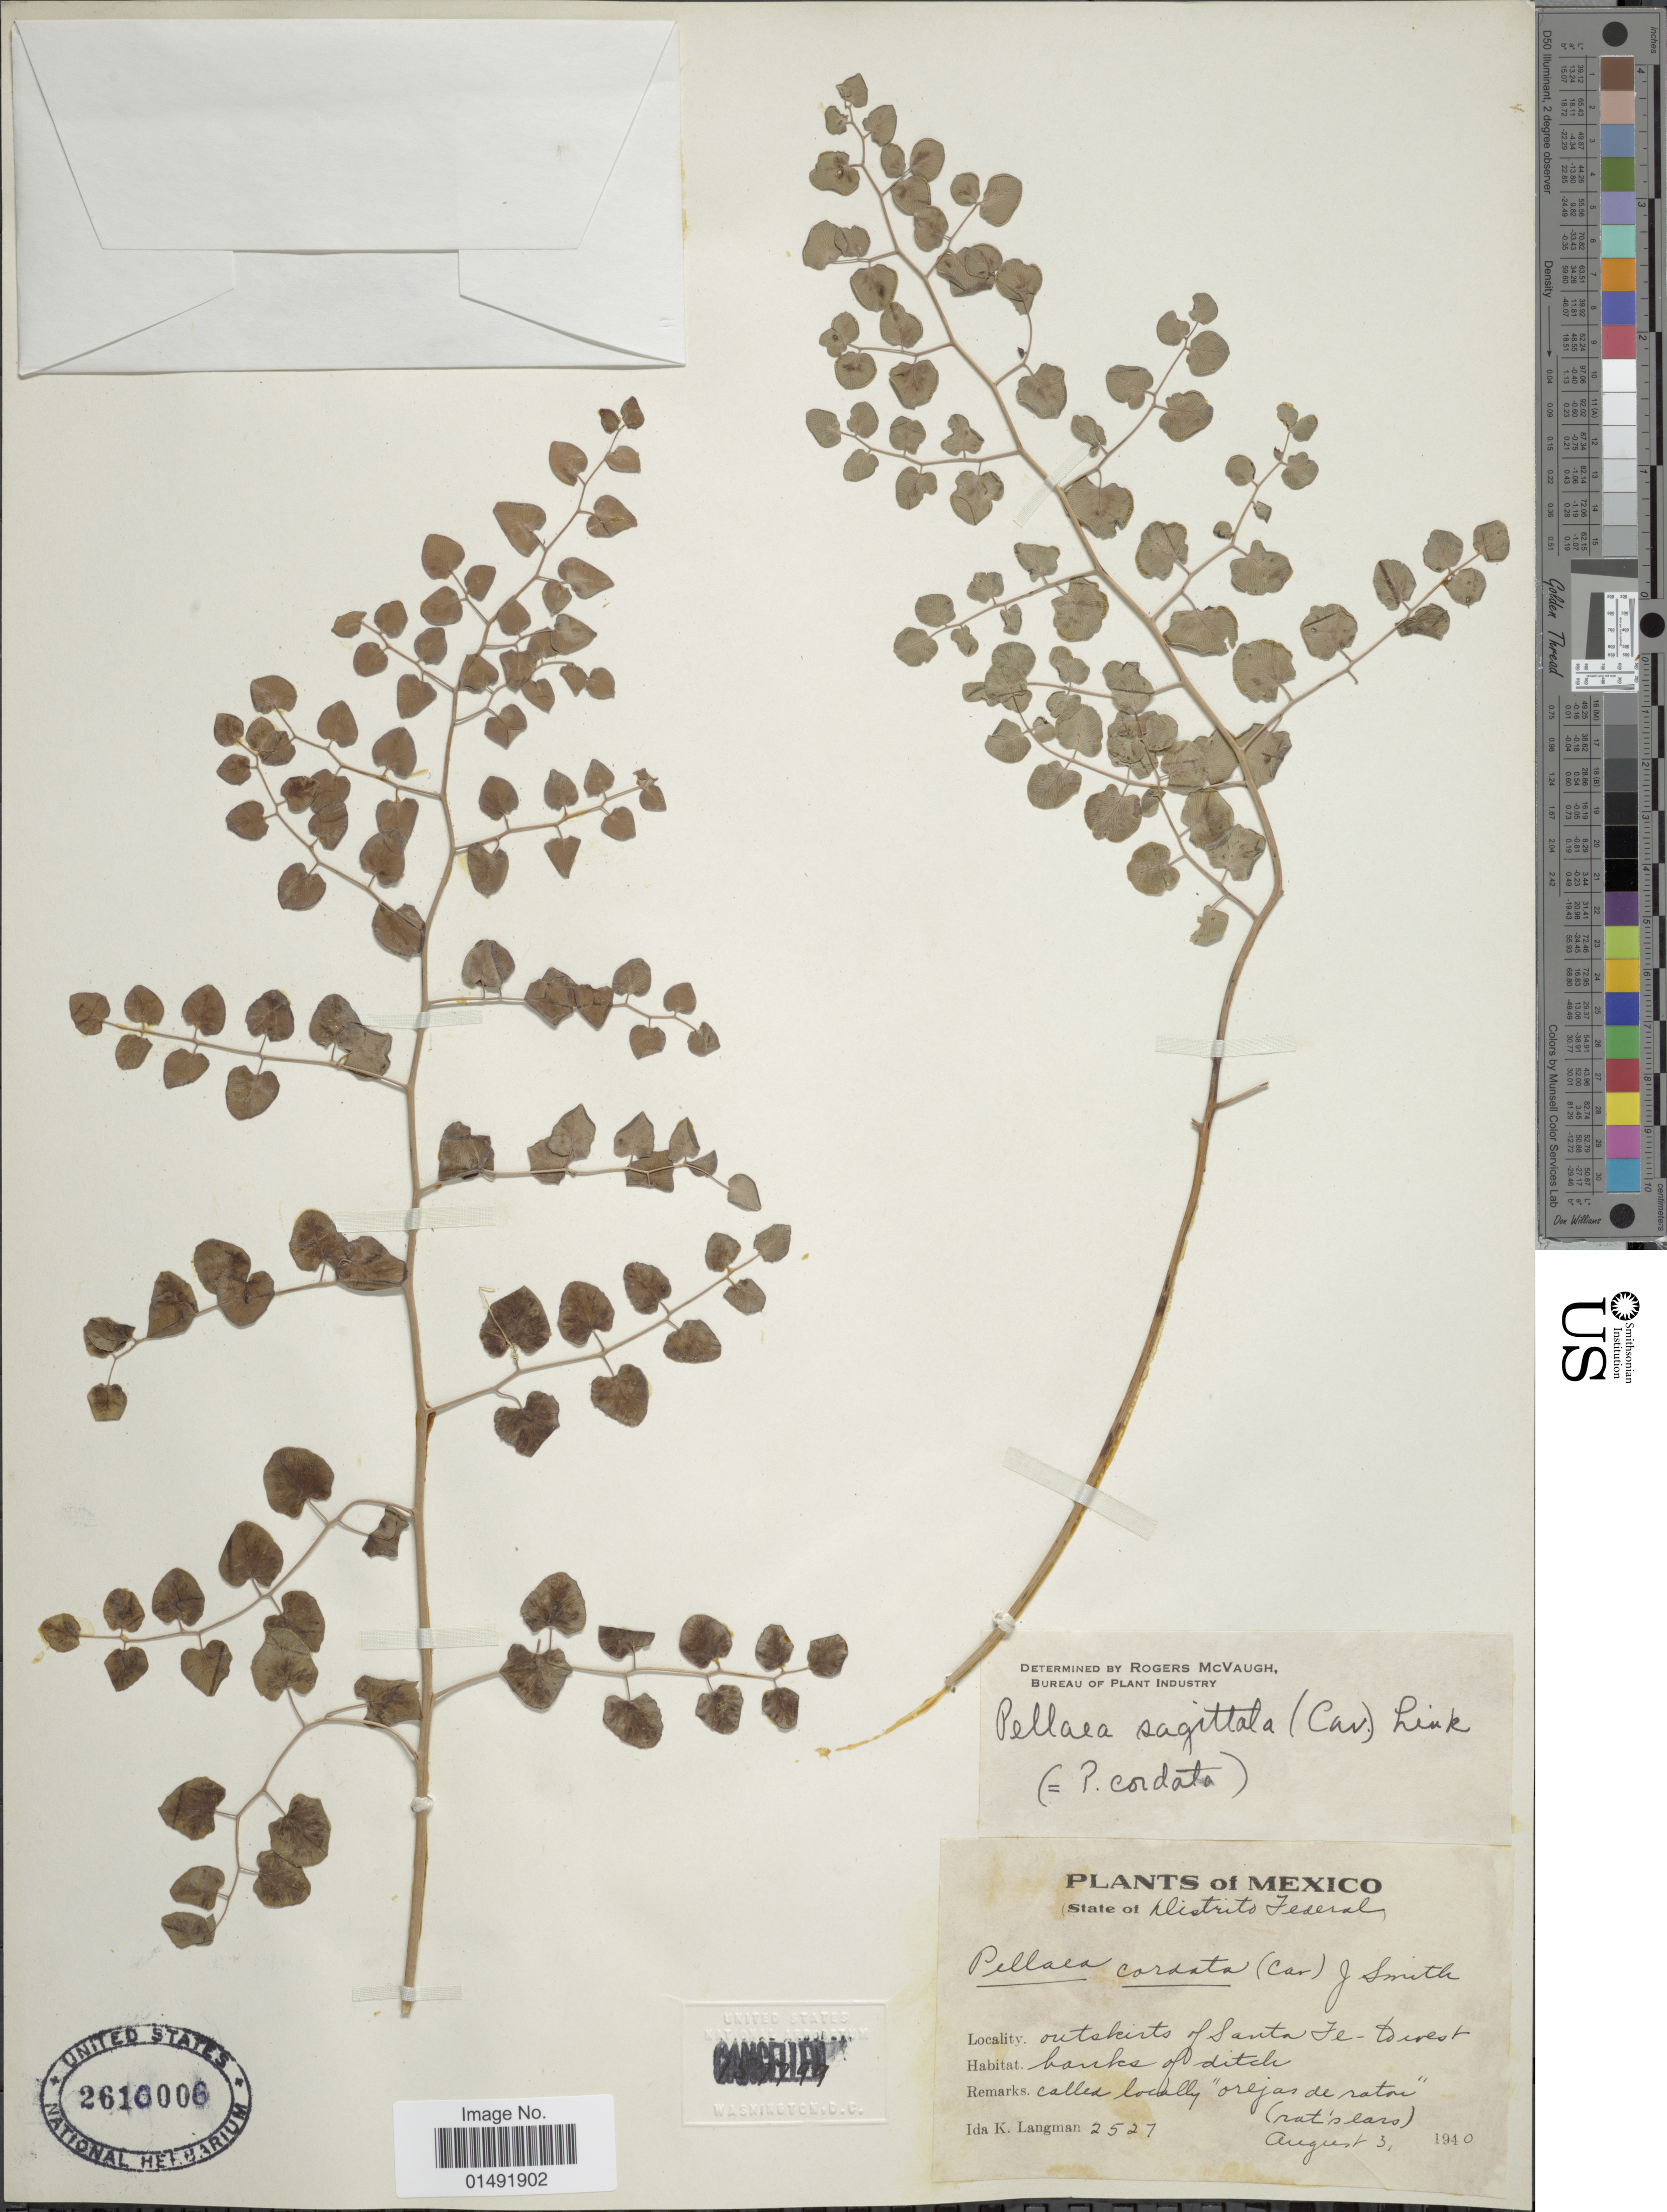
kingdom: Plantae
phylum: Tracheophyta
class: Polypodiopsida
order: Polypodiales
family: Pteridaceae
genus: Pellaea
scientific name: Pellaea cordifolia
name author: (Sessé) A.R. Sm.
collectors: I. K. Langman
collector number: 2527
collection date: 1940-08-03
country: Mexico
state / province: Distrito Federal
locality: Outskirts of Santa Fe - to west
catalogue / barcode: US 2610006